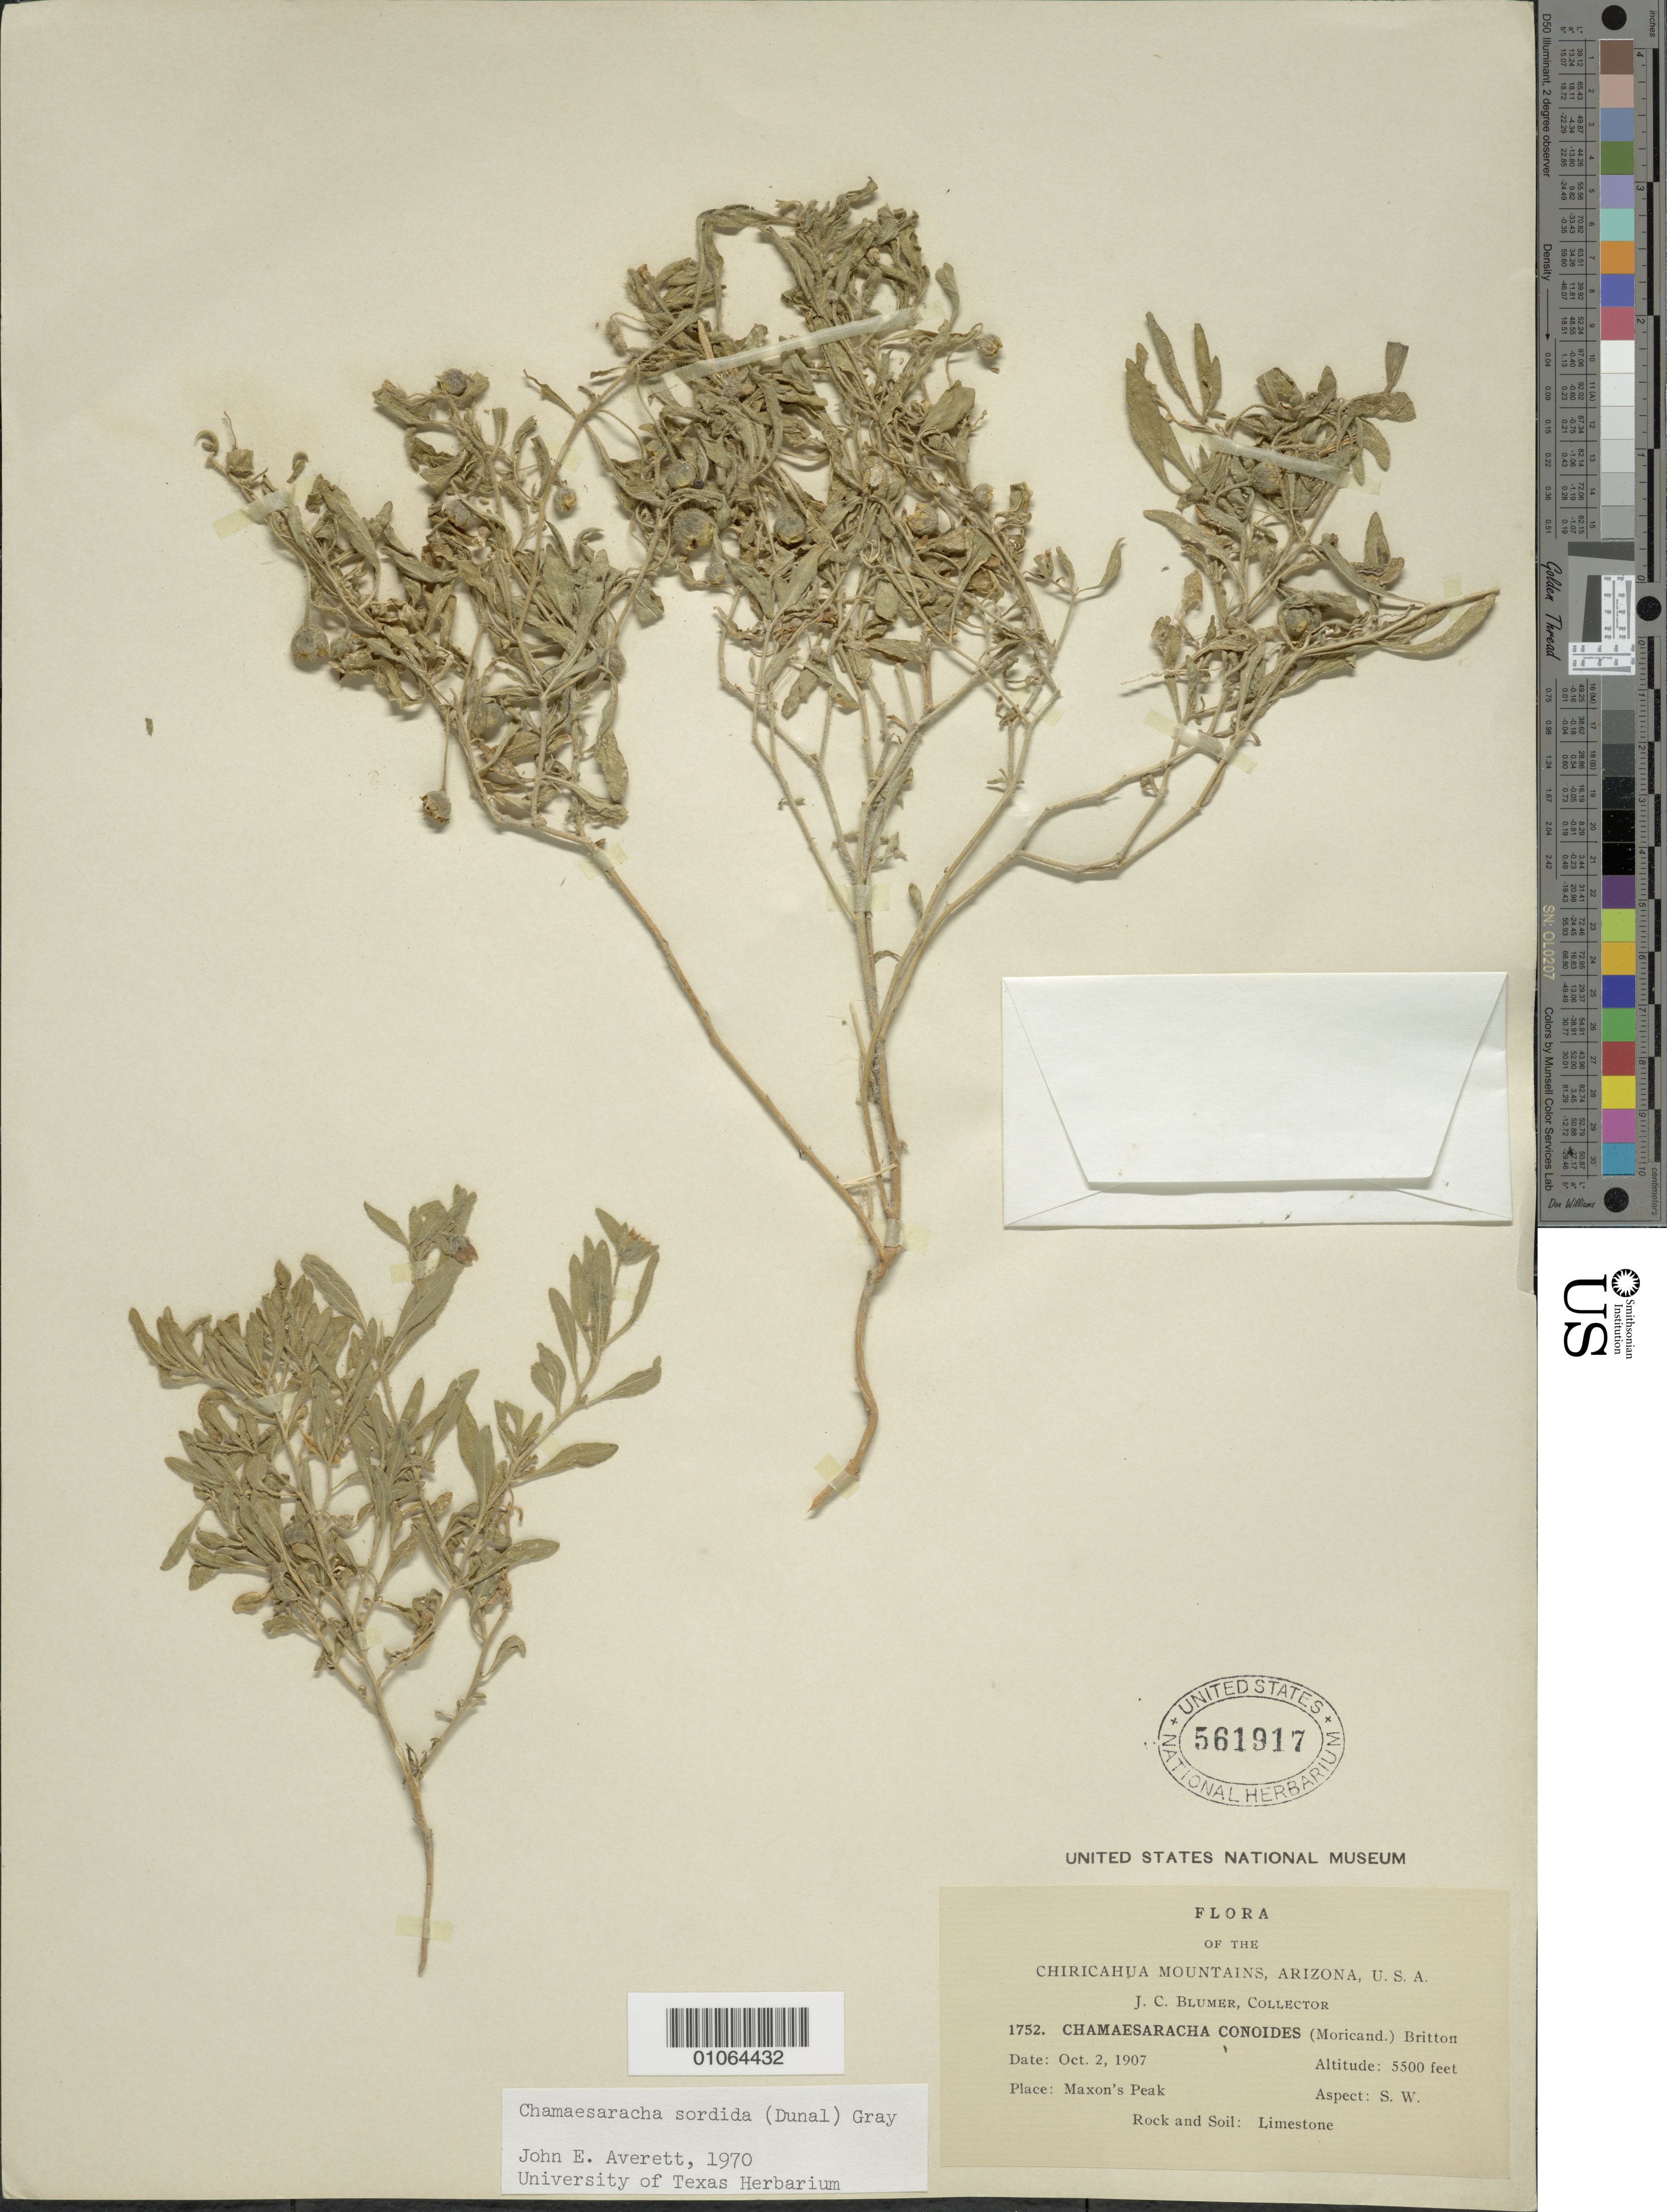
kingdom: Plantae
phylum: Tracheophyta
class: Magnoliopsida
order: Solanales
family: Solanaceae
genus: Chamaesaracha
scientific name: Chamaesaracha sordida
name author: (Dunal) S.F. Gray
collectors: J. C. Blumer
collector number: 1752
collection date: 1907-10-02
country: United States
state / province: Arizona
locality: Chiricahua Mountains, Maxon's Peak.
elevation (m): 1676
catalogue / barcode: US 561917